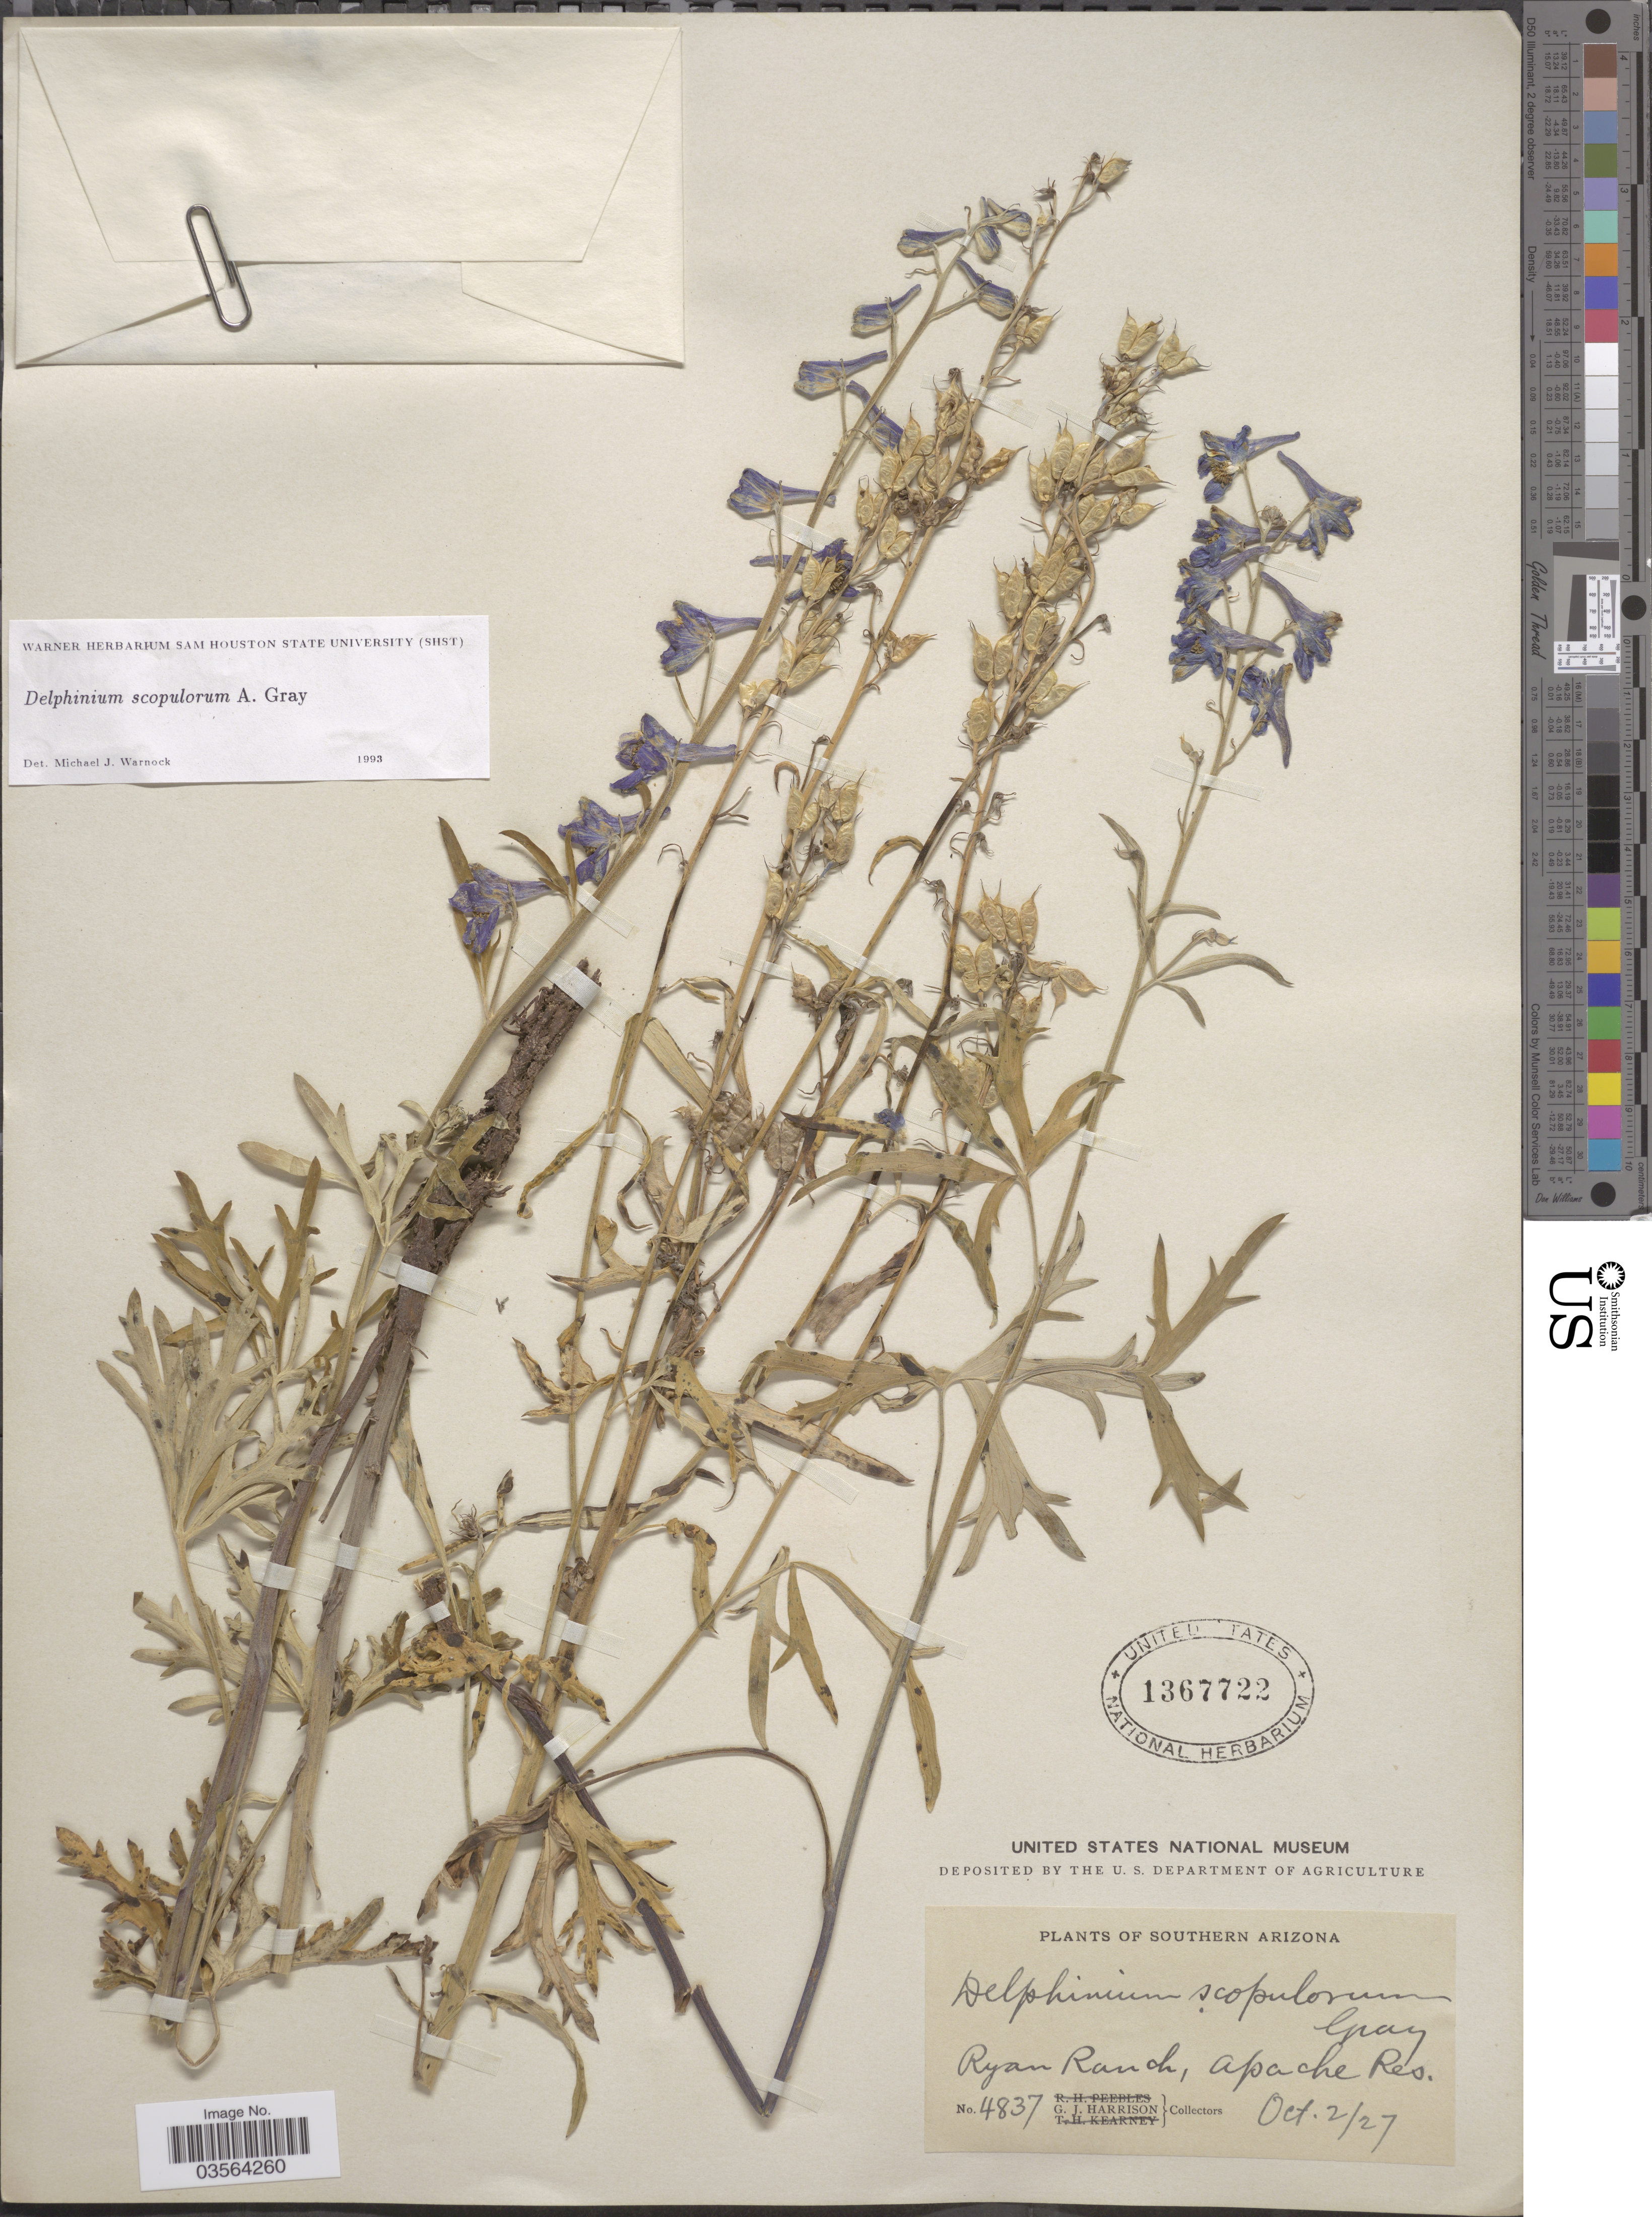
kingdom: Plantae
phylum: Tracheophyta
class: Magnoliopsida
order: Ranunculales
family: Ranunculaceae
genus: Delphinium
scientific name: Delphinium scopulorum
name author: A. Gray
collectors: G. J. Harrison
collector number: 4837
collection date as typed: Transcribed d/m/y: 2/10/27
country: United States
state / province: Arizona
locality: Southern Arizona. Ryan Ranch, Apache Res.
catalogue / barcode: US 1367722